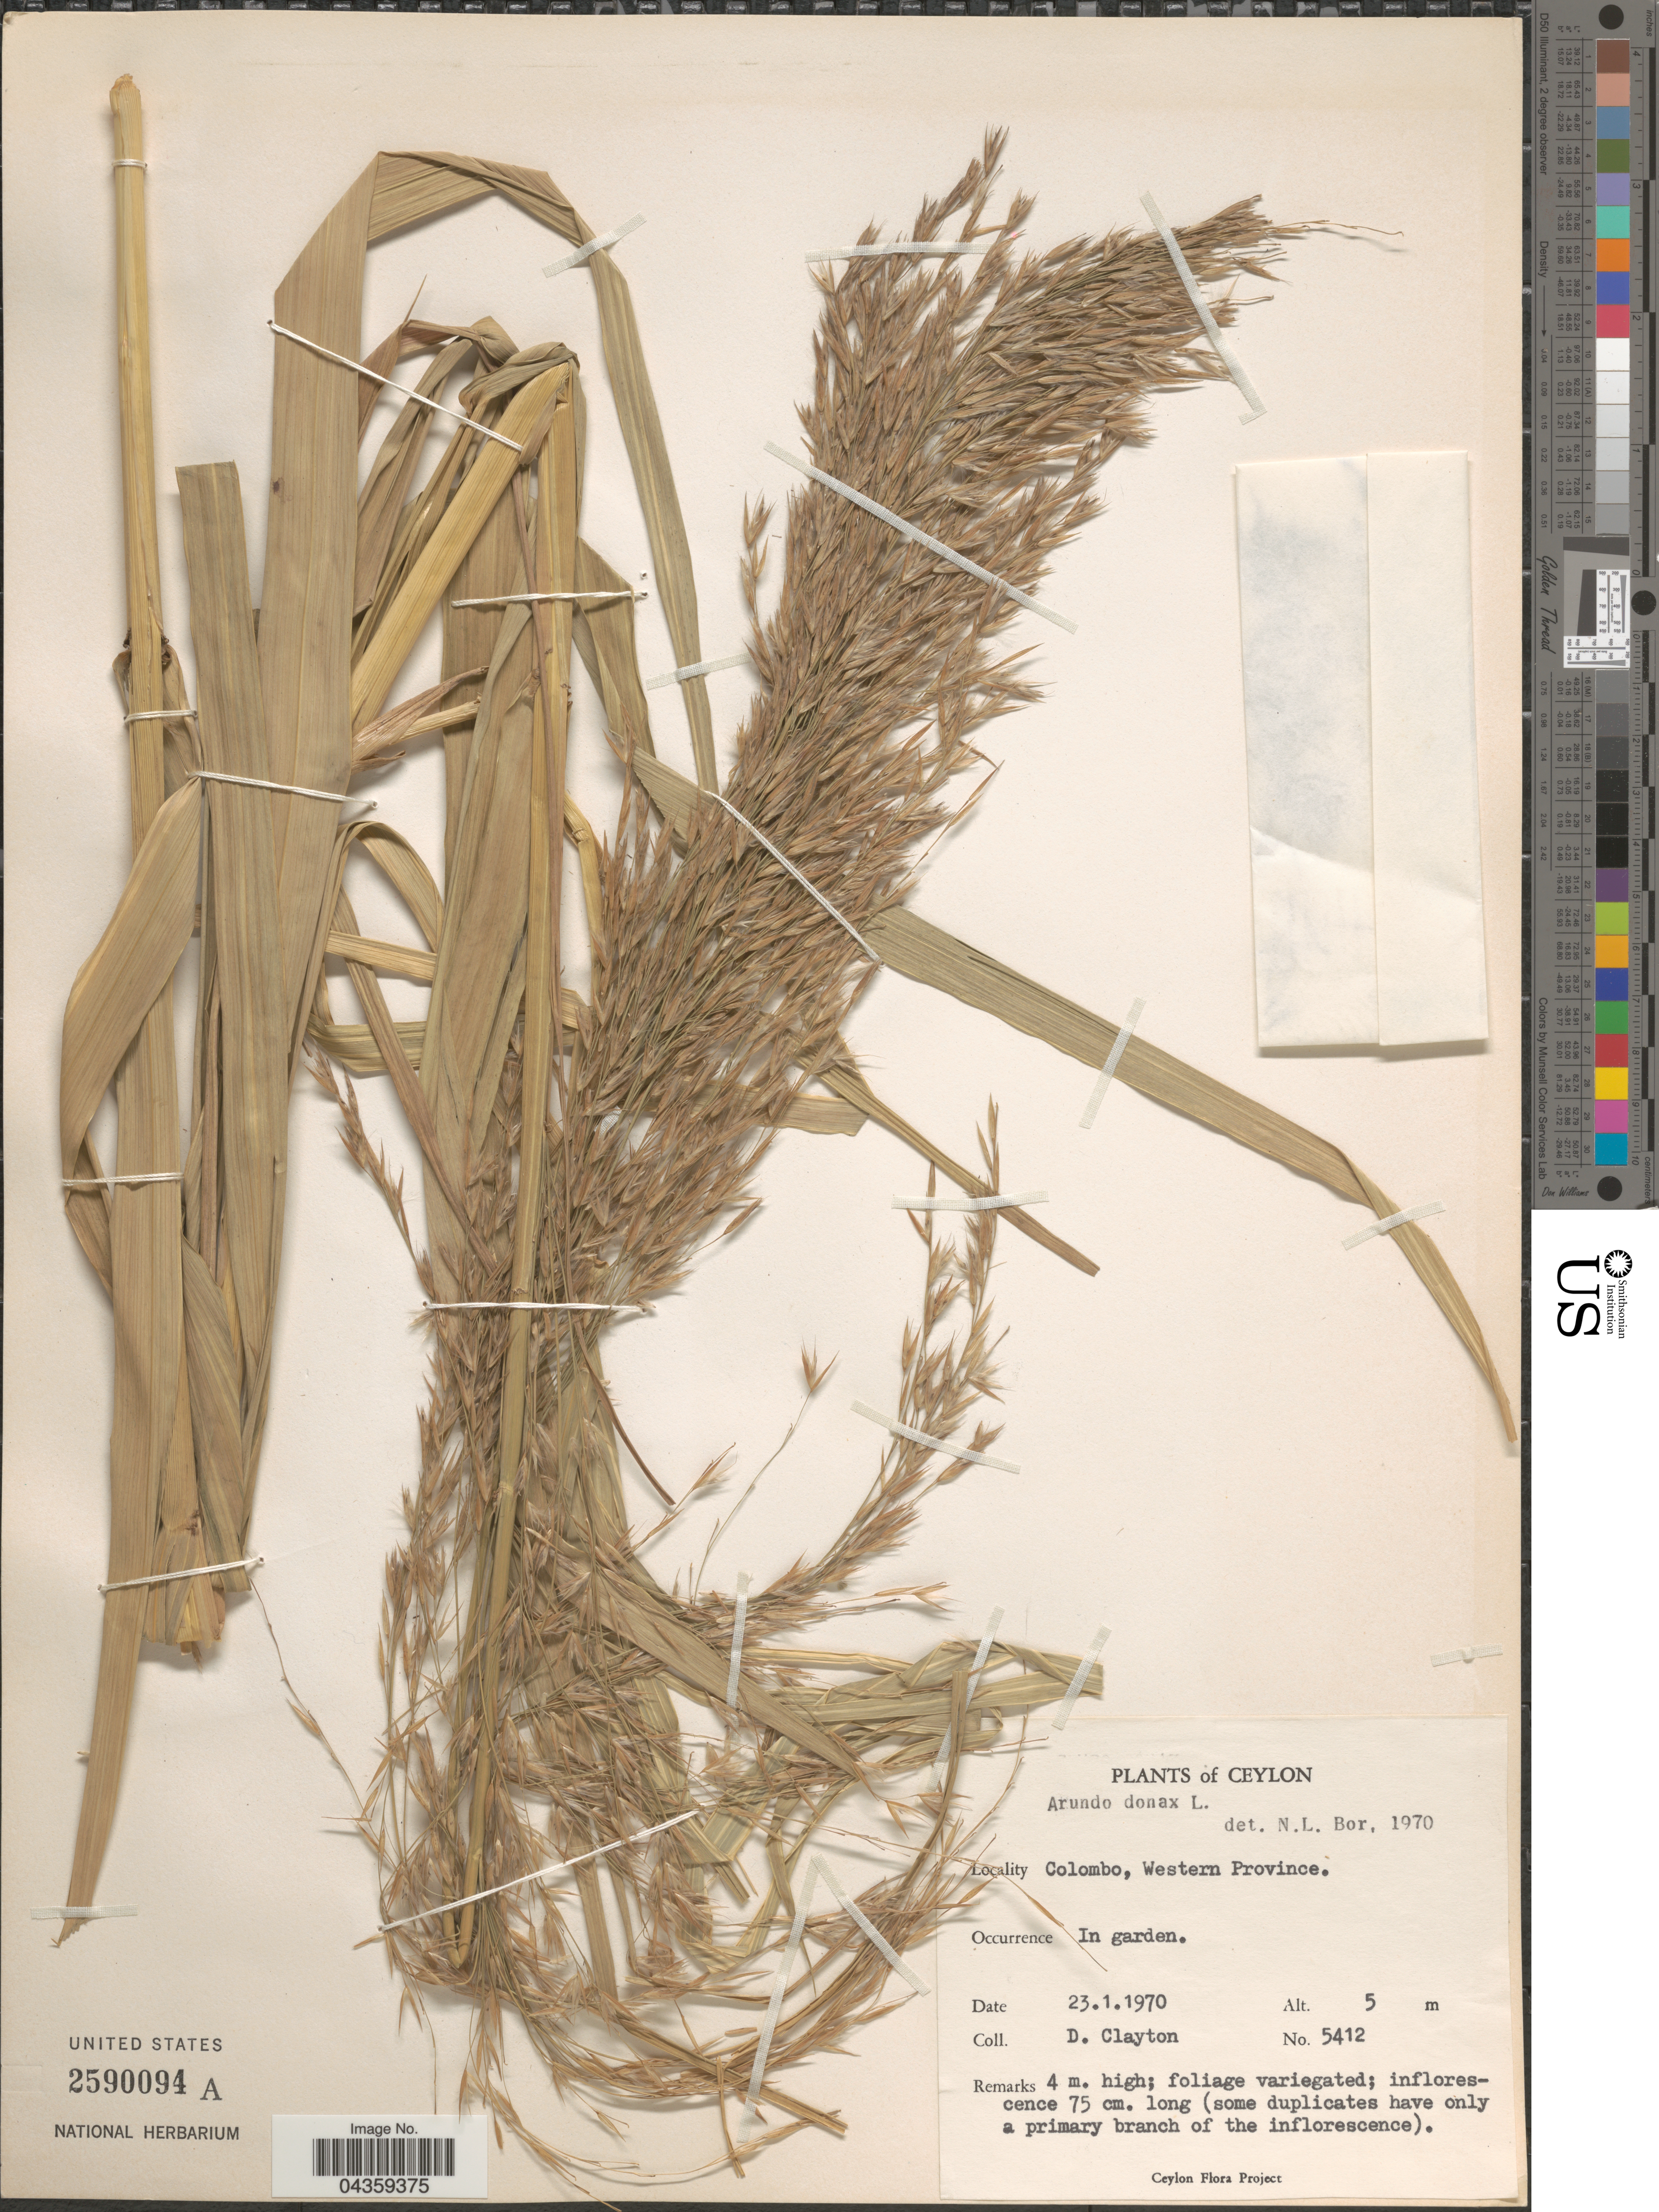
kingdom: Plantae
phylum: Tracheophyta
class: Liliopsida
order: Poales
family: Poaceae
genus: Arundo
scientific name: Arundo donax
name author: L.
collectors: D. Clayton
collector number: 5412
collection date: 1970-01-23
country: Sri Lanka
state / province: Western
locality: Ceylon. Colombo, Western Province.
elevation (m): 5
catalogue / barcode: US 2590094A